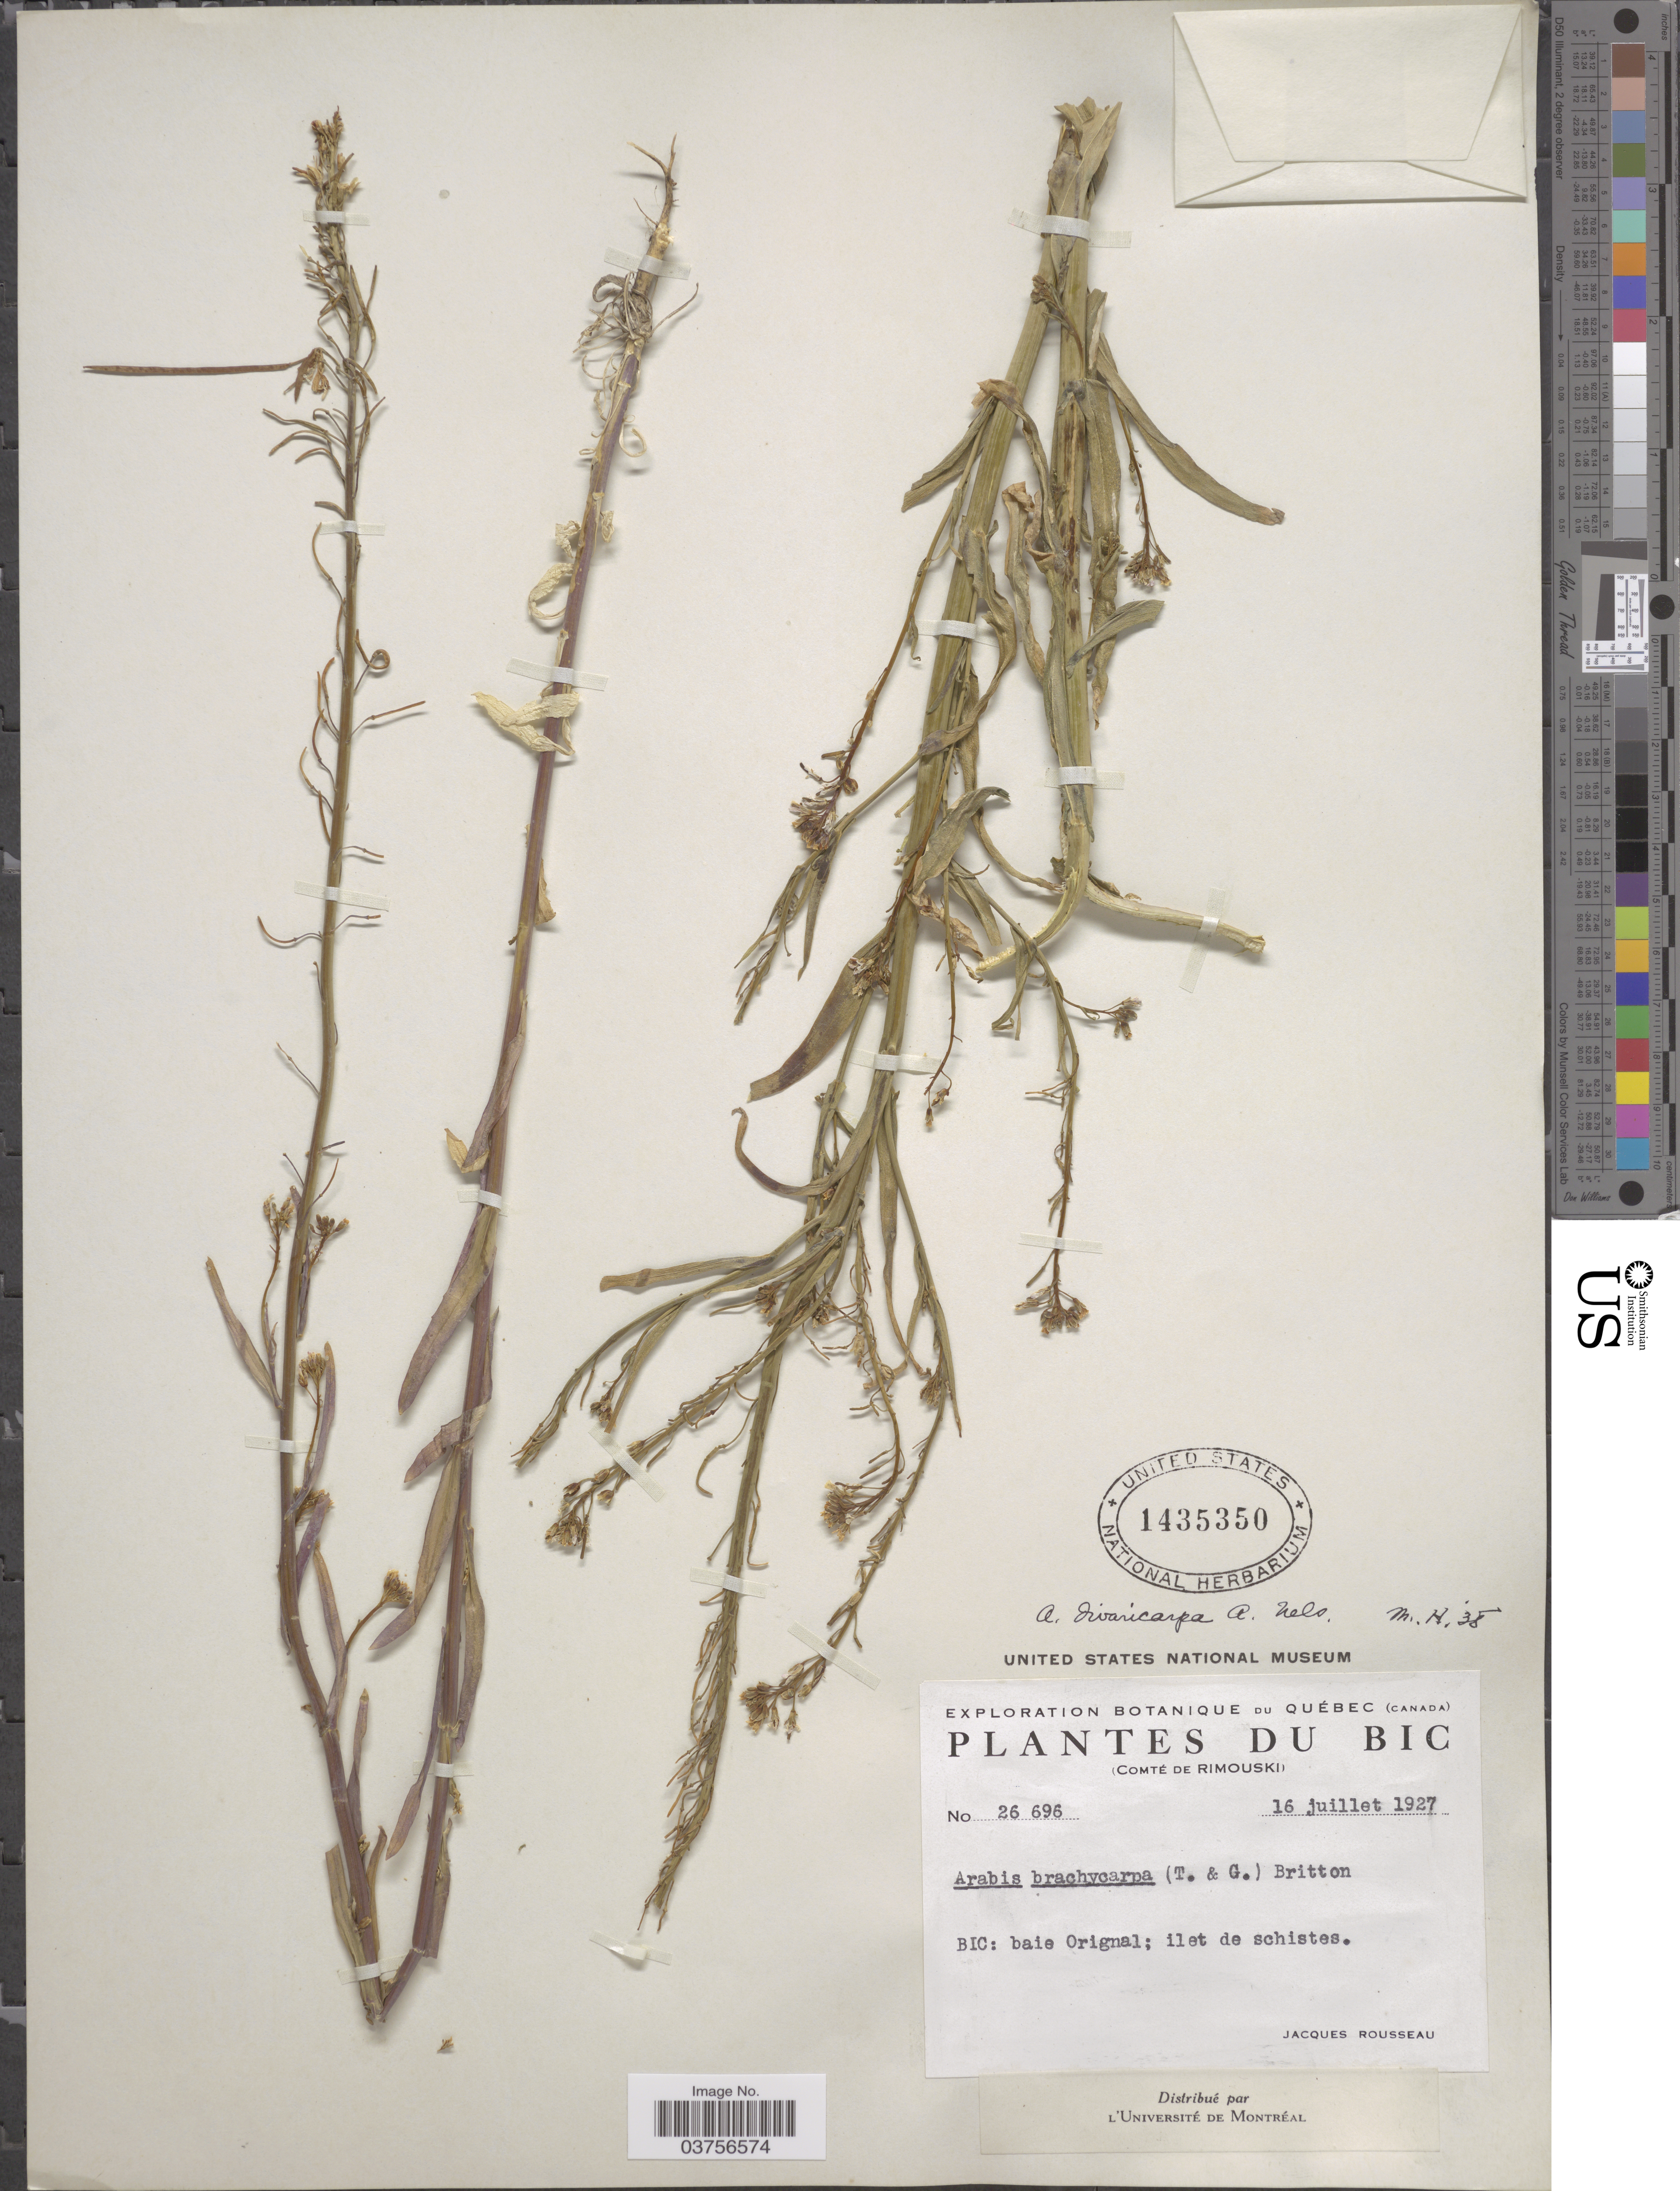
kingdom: Plantae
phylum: Tracheophyta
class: Magnoliopsida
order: Brassicales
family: Brassicaceae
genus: Arabis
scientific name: Arabis divaricarpa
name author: A. Nelson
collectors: J. Rousseau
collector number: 26696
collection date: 1927-07-16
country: Canada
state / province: Quebec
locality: Bic. (Comté de Rimouski). Bic: baie Orignal.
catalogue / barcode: US 1435350